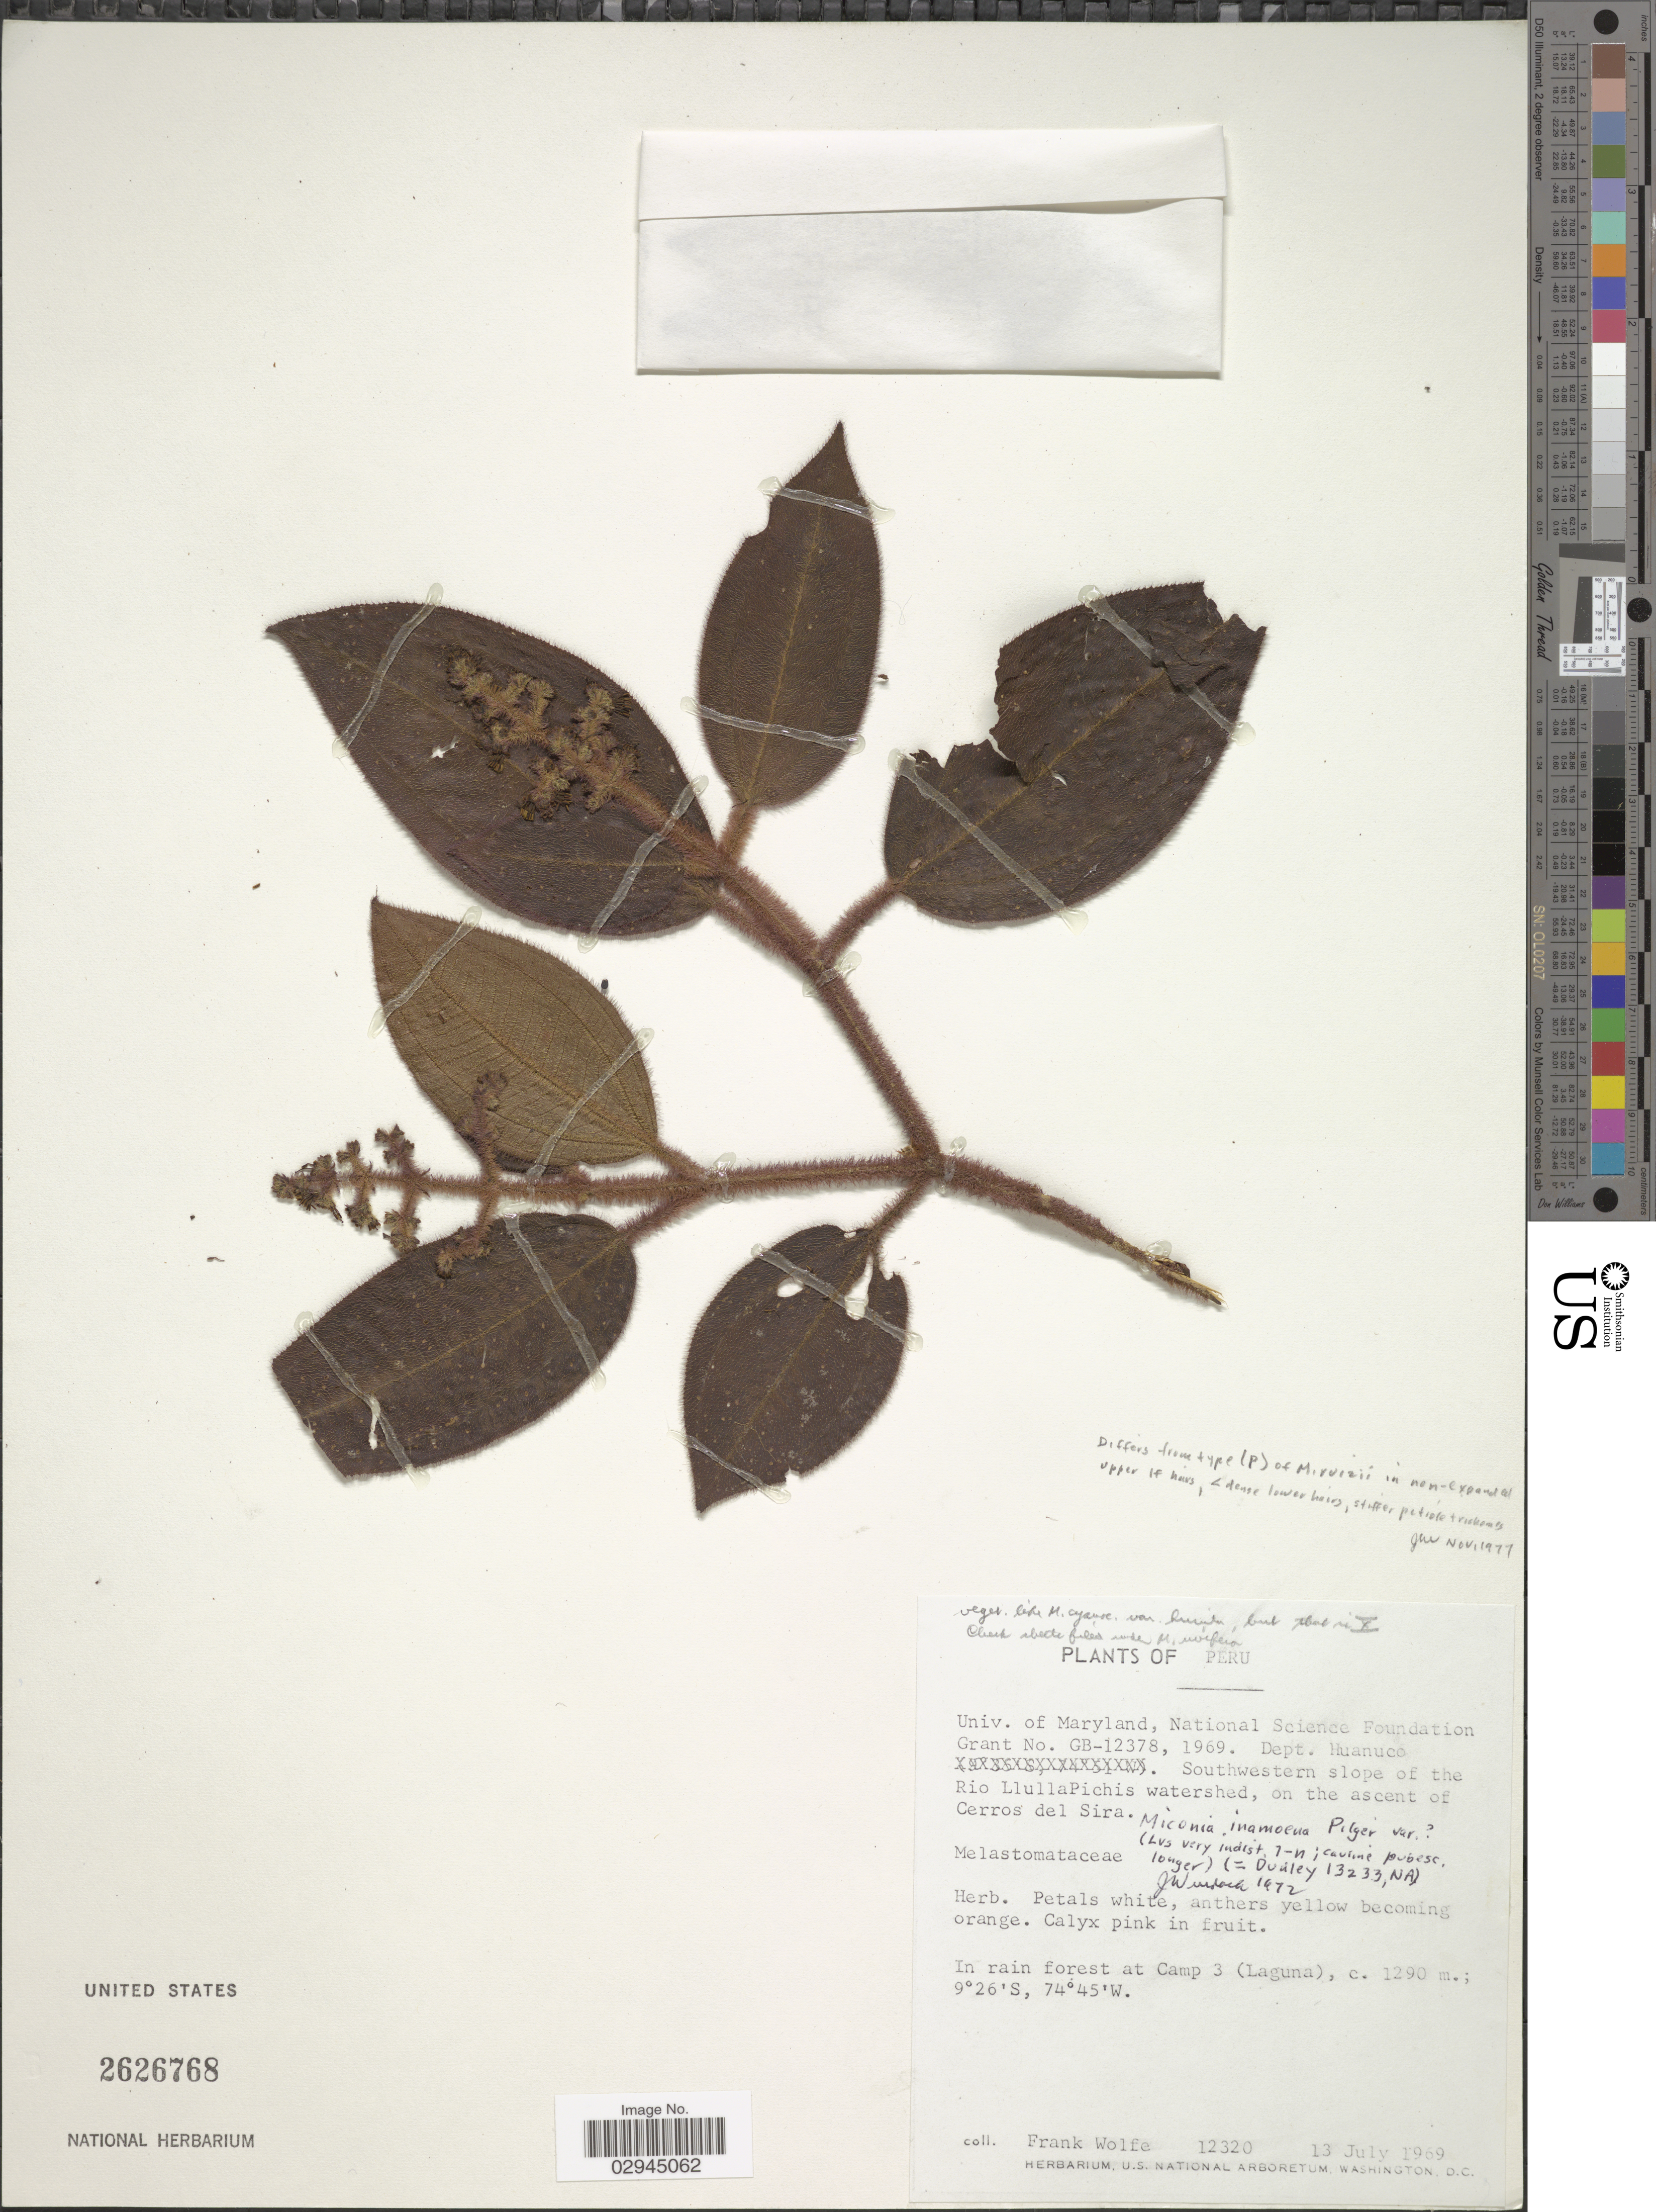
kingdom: Plantae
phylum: Tracheophyta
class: Magnoliopsida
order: Myrtales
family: Melastomataceae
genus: Miconia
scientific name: Miconia sp.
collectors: F. Wolfe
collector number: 12320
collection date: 1969-07-13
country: Peru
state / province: Huánuco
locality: Dept. Huanuco. Southwestern slope of the Rio LlullaPichis watershed, on the ascent of Cerros del Sira. In rain forest at Camp 3 (Laguna).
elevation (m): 1290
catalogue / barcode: US 2626768